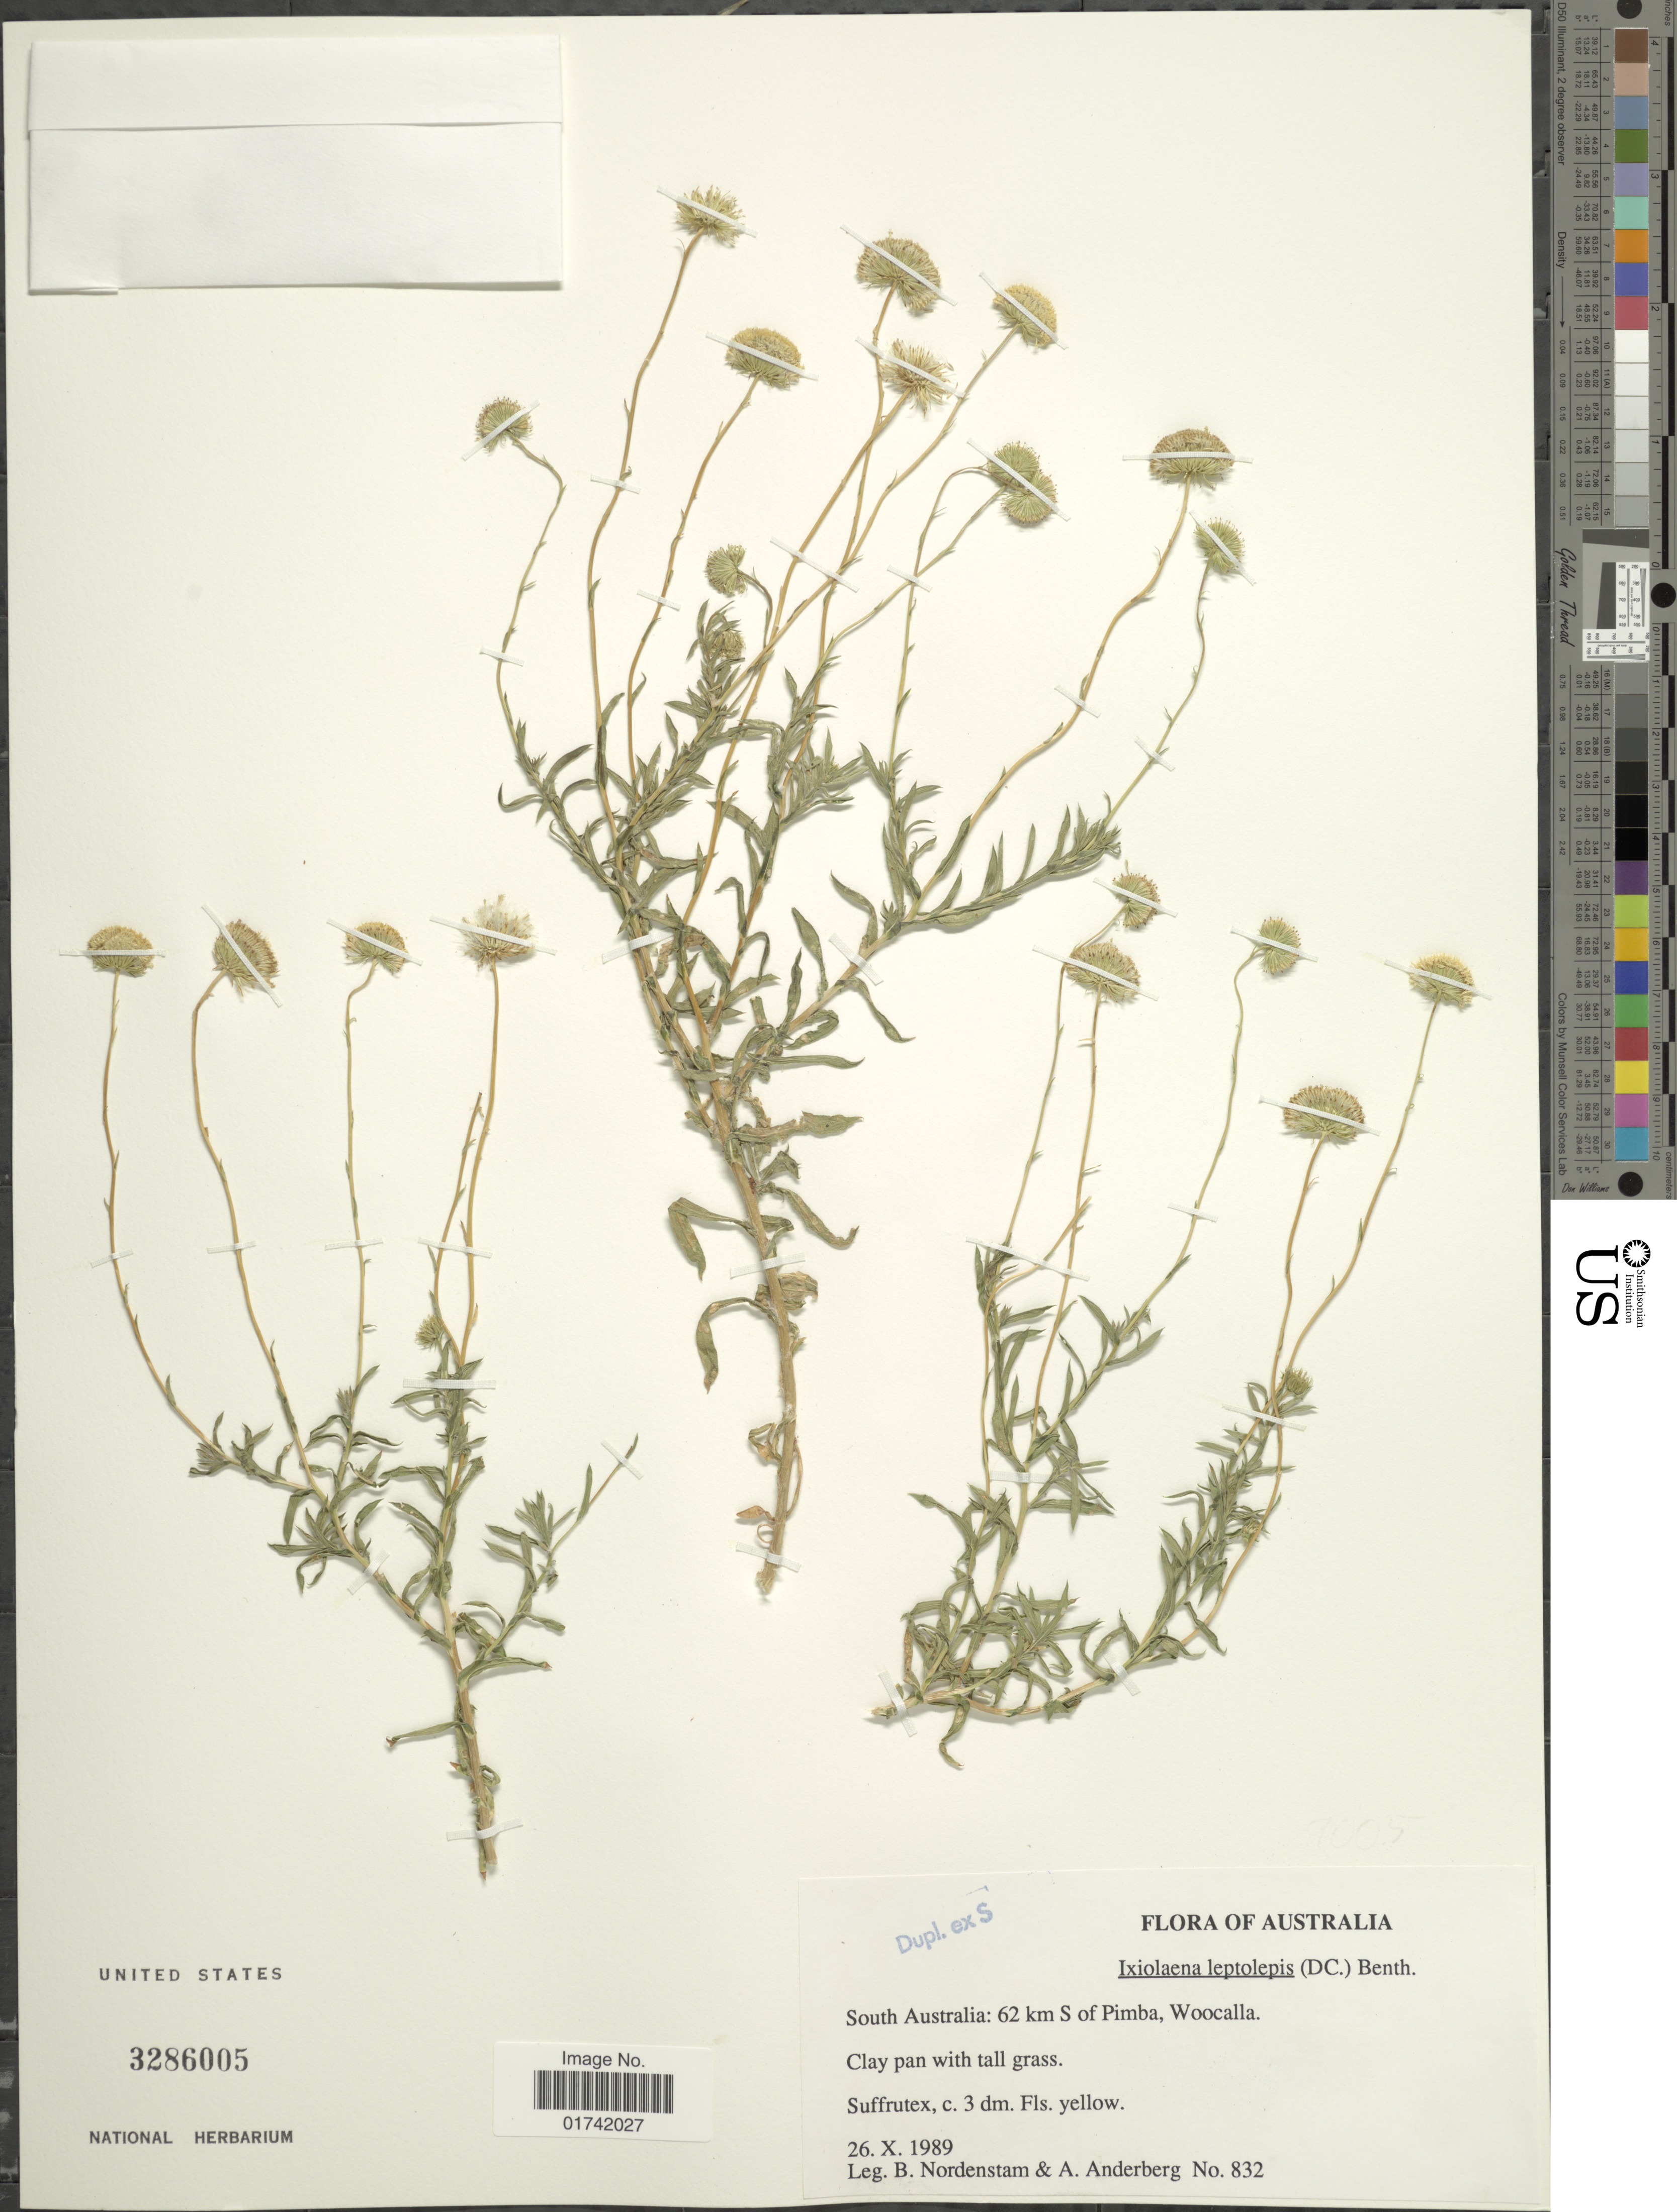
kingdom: Plantae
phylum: Tracheophyta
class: Magnoliopsida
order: Asterales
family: Asteraceae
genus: Ixiolaena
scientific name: Ixiolaena leptolepis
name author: (DC.) Benth.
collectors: B. Nordenstam & A. A. Anderberg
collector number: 832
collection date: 1989-01-26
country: Australia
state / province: South Australia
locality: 62 km S of Pimba, Woocalla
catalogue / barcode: US 3286005